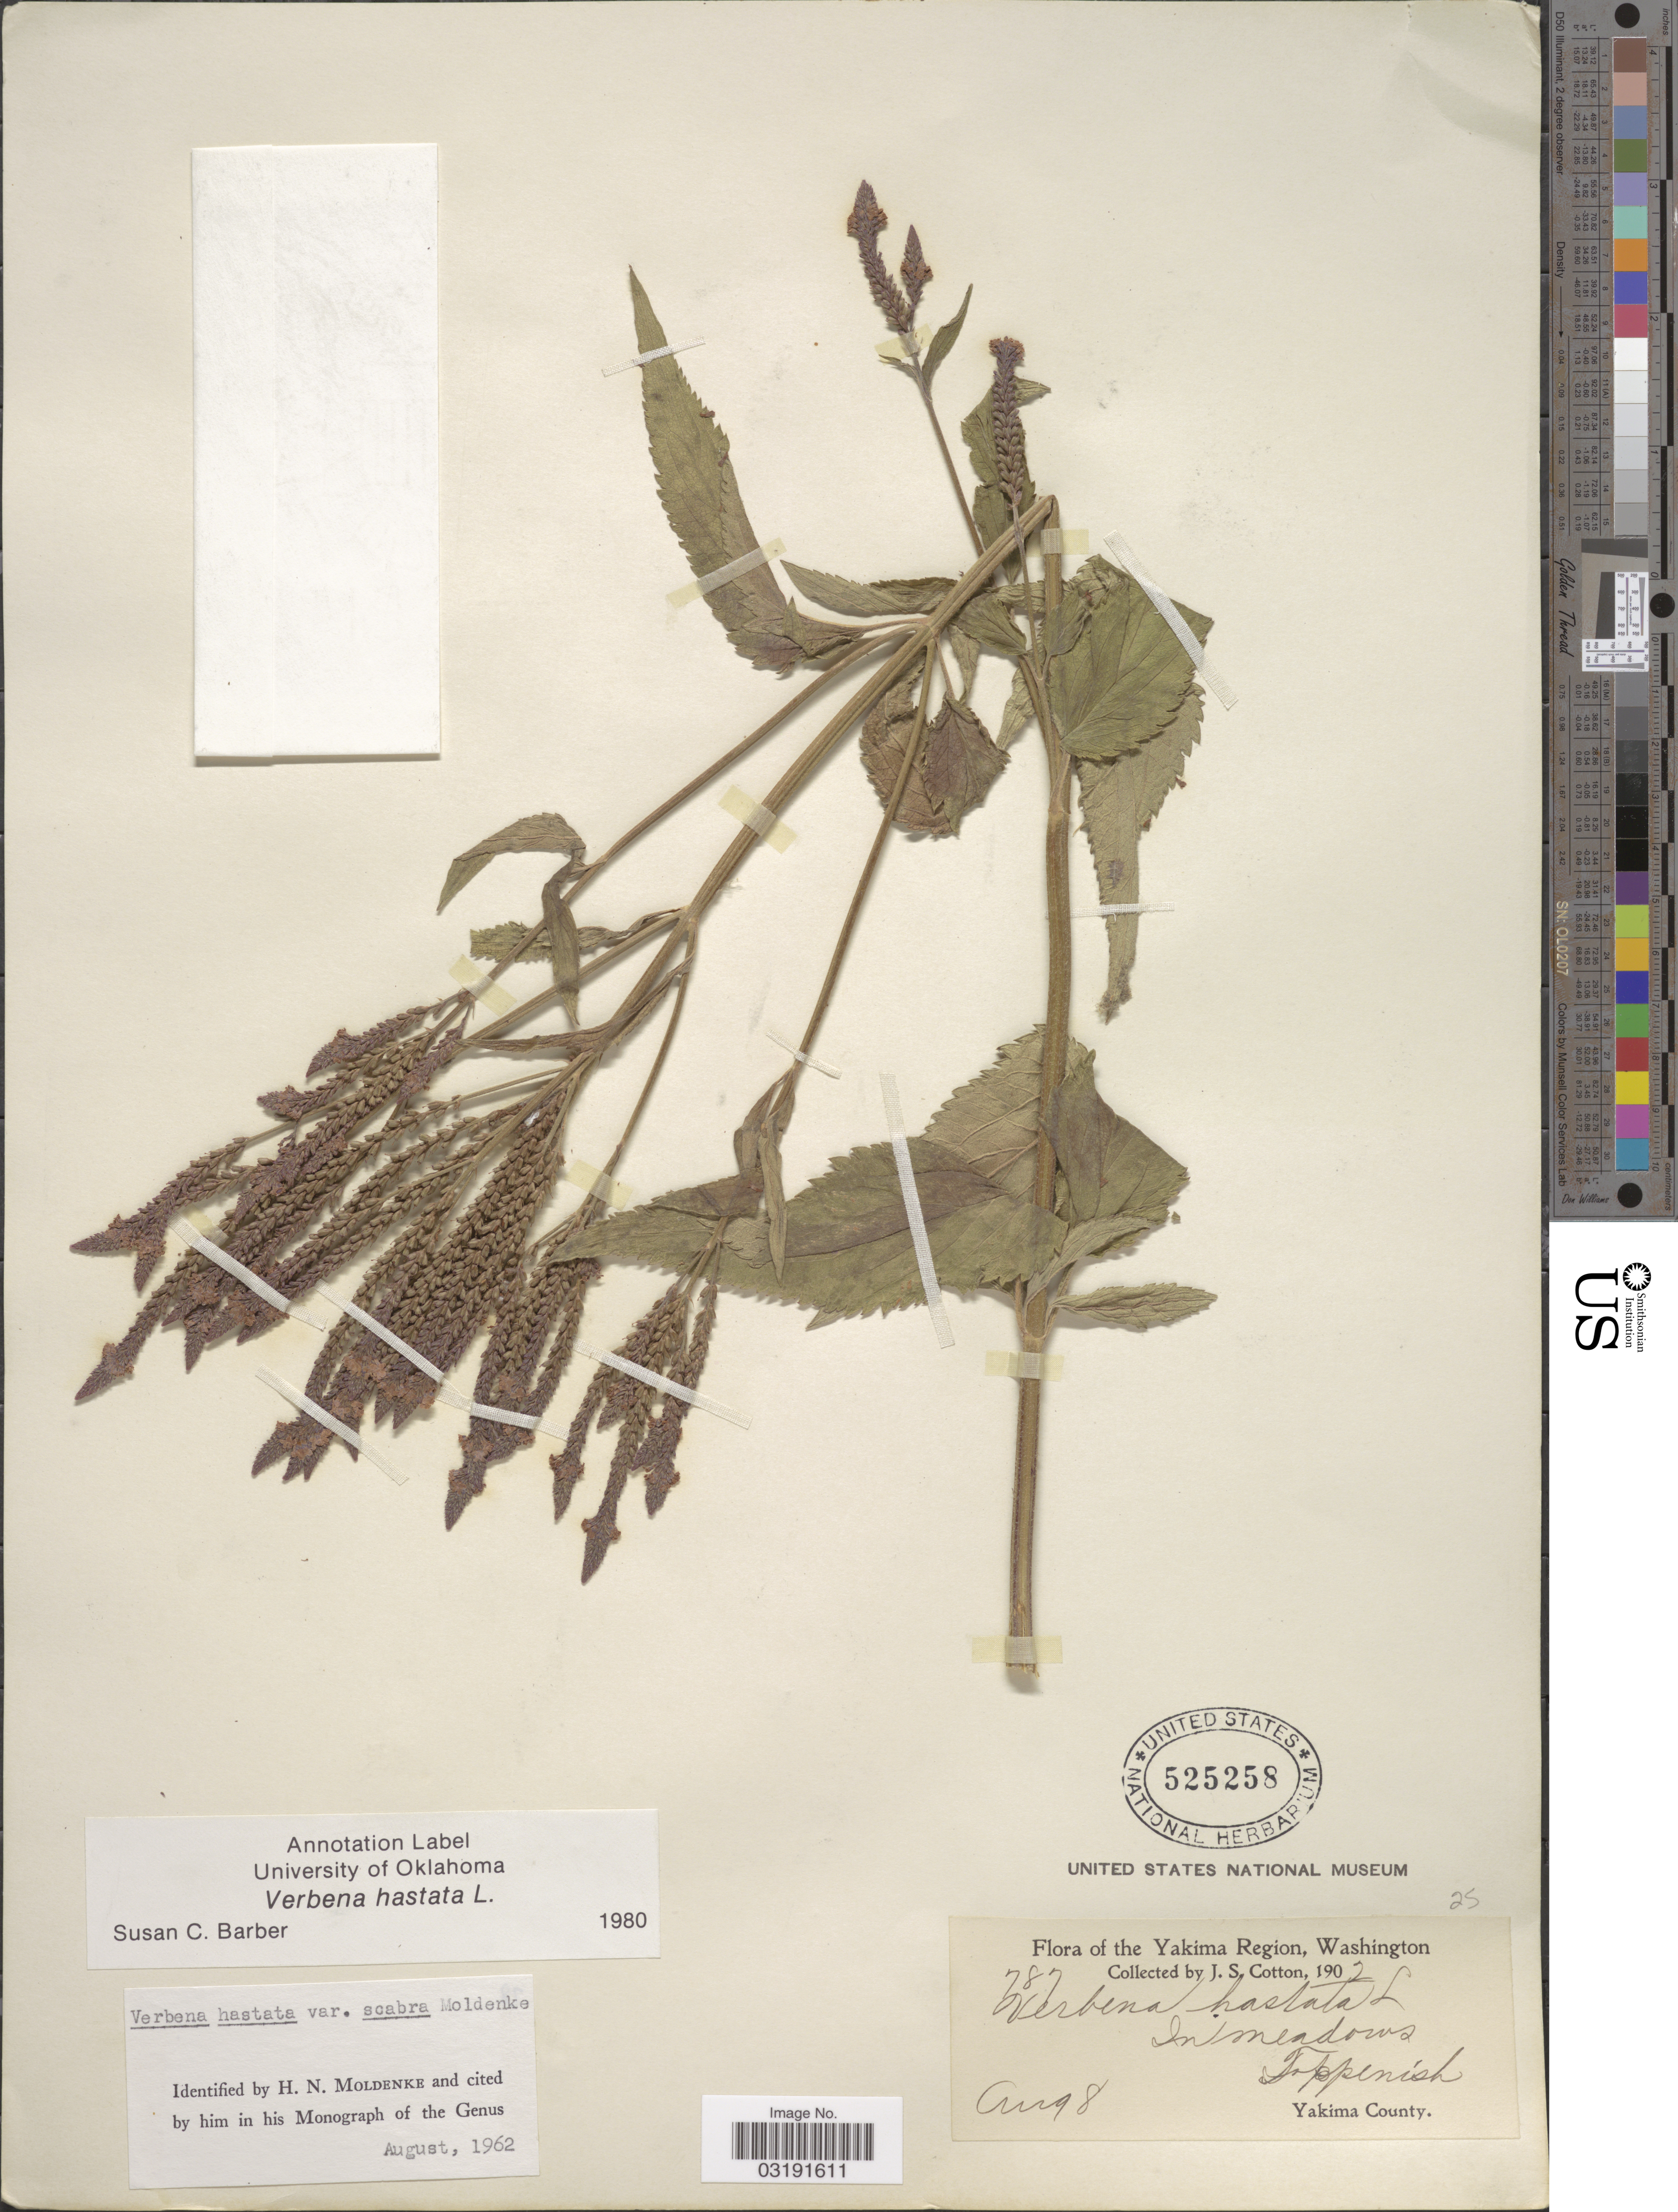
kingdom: Plantae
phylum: Tracheophyta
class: Magnoliopsida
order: Lamiales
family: Verbenaceae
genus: Verbena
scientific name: Verbena hastata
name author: L.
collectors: J. S. Cotton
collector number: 787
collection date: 1902-08-08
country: United States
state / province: Washington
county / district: Yakima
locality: Yakima Region, Toppenish, Yakima County.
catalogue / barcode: US 525258